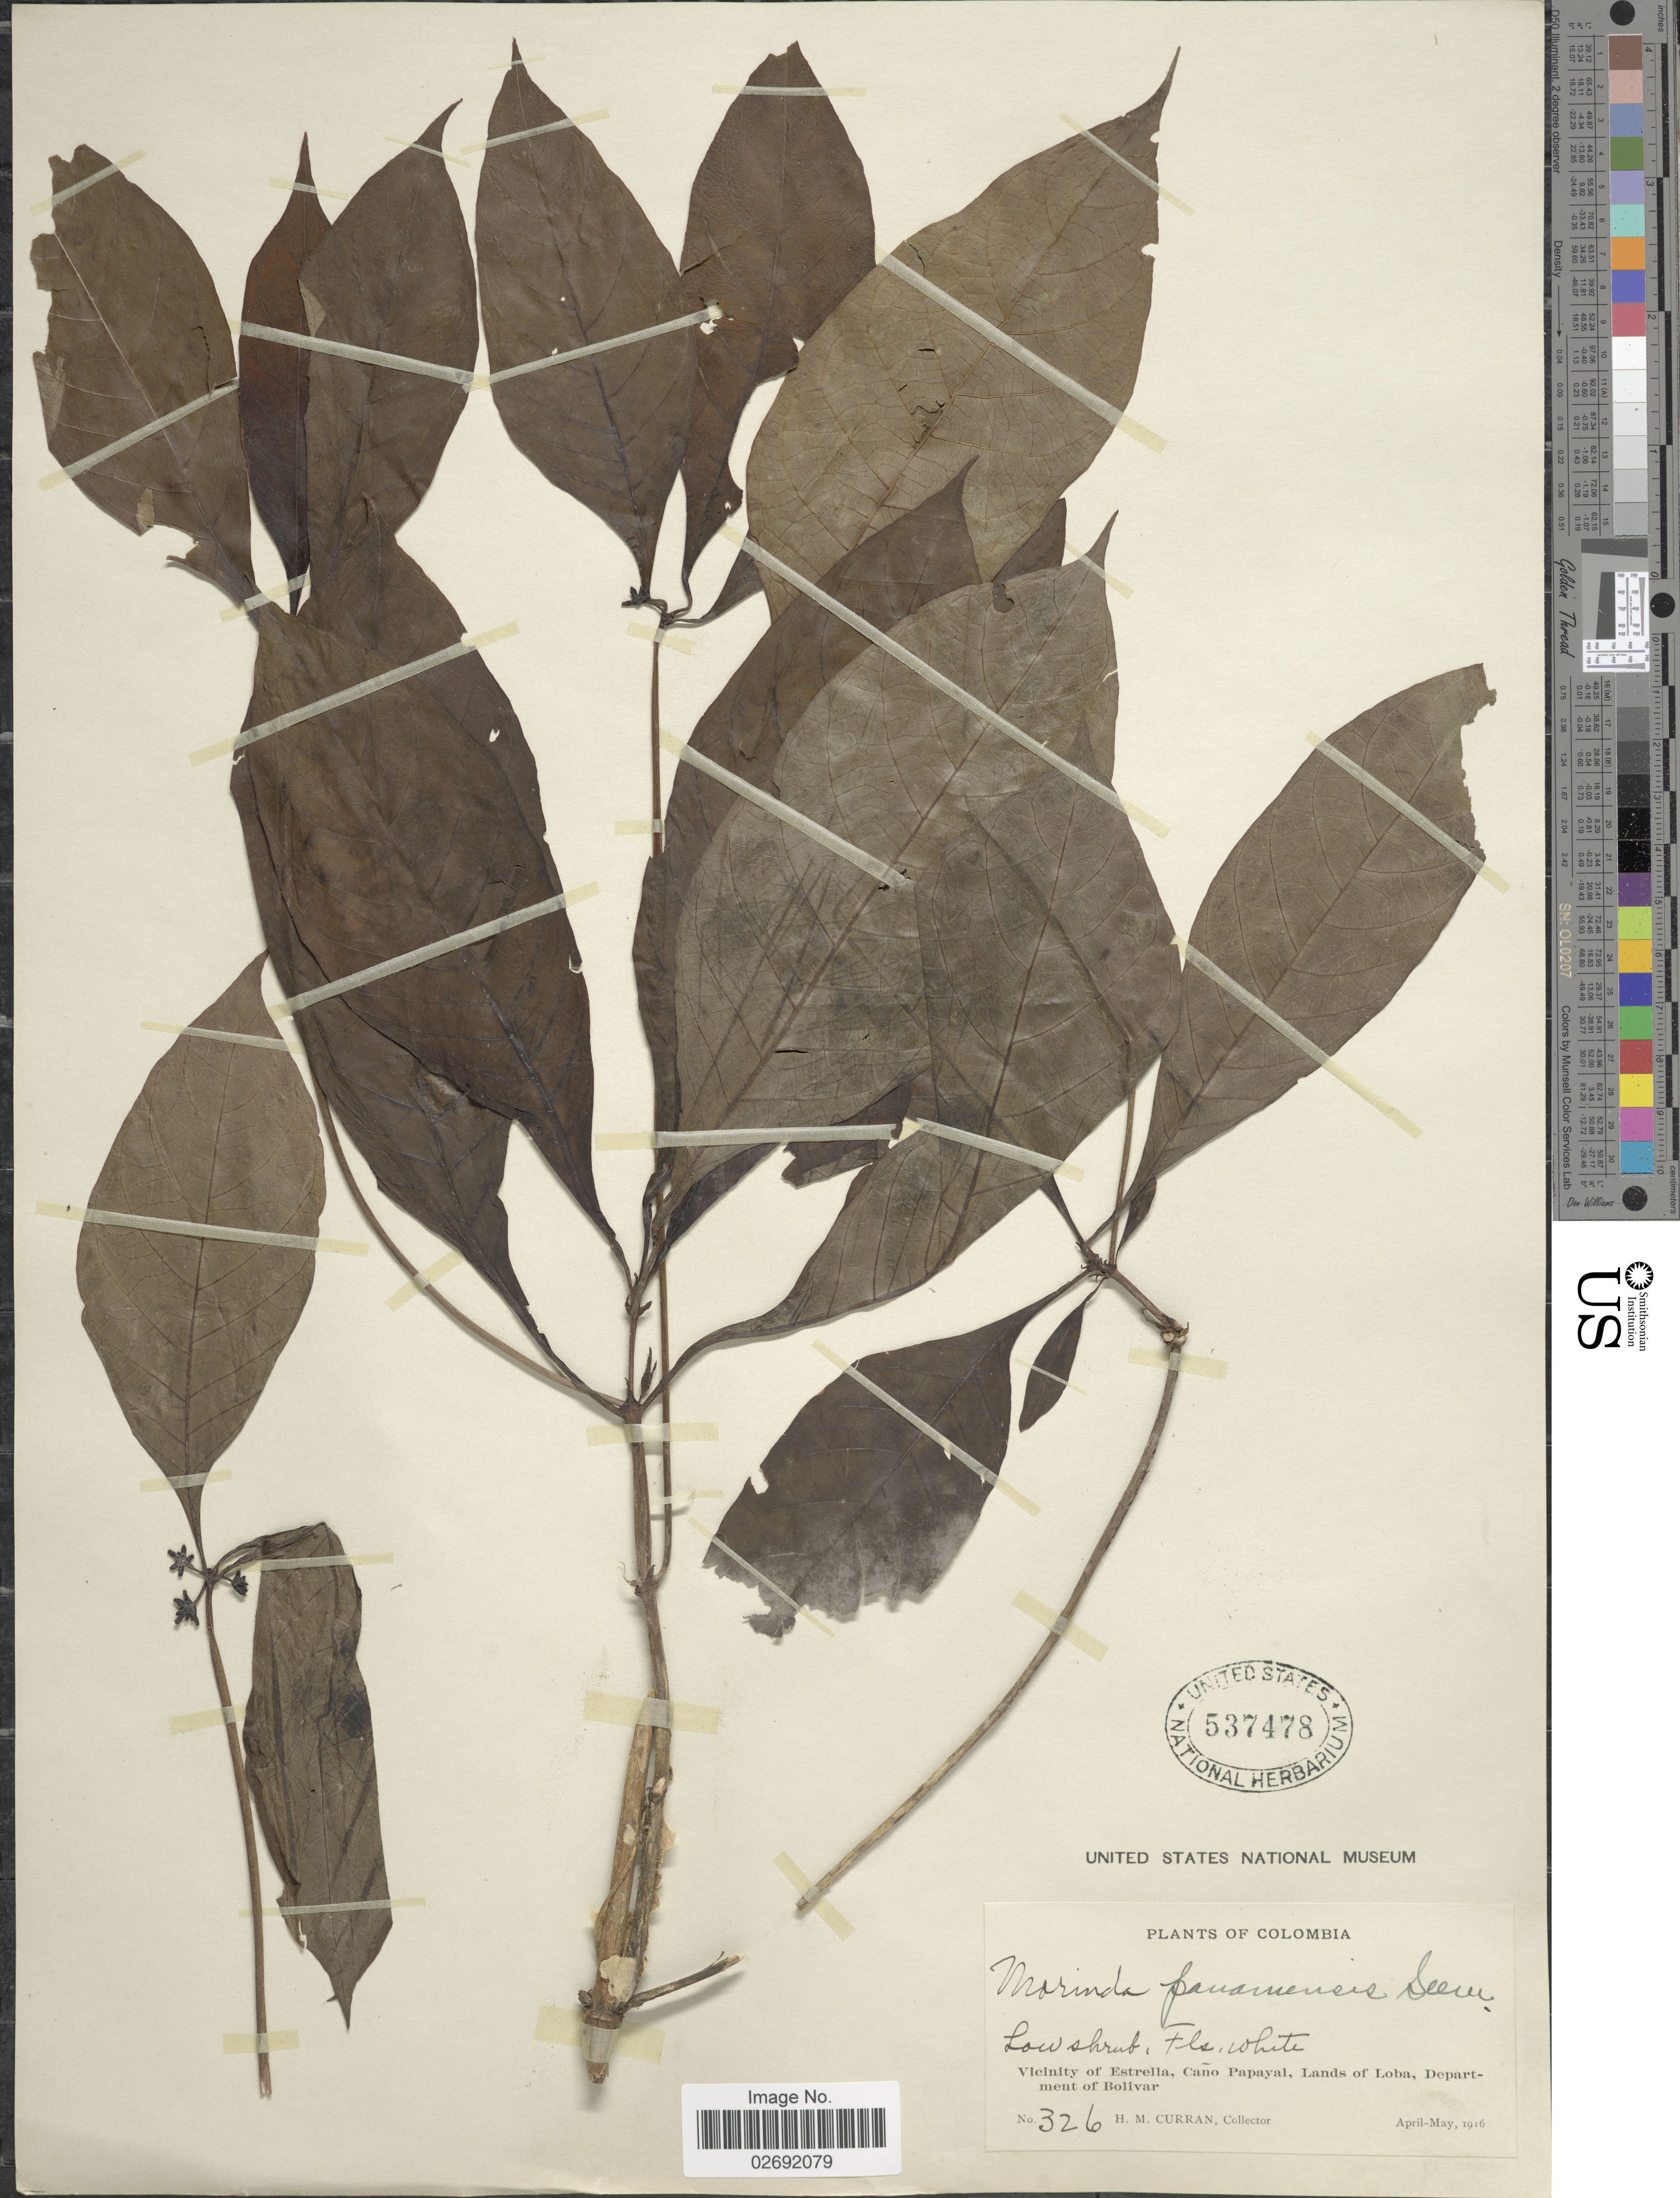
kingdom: Plantae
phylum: Tracheophyta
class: Magnoliopsida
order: Gentianales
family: Rubiaceae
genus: Morinda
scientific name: Morinda panamensis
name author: Seem.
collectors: H. M. Curran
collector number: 326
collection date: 1916-04/1916-05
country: Colombia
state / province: Bolívar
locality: Vicinity of Estrella, Caño Papayal, Lands of Loba, Department of Bolivar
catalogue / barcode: US 537478